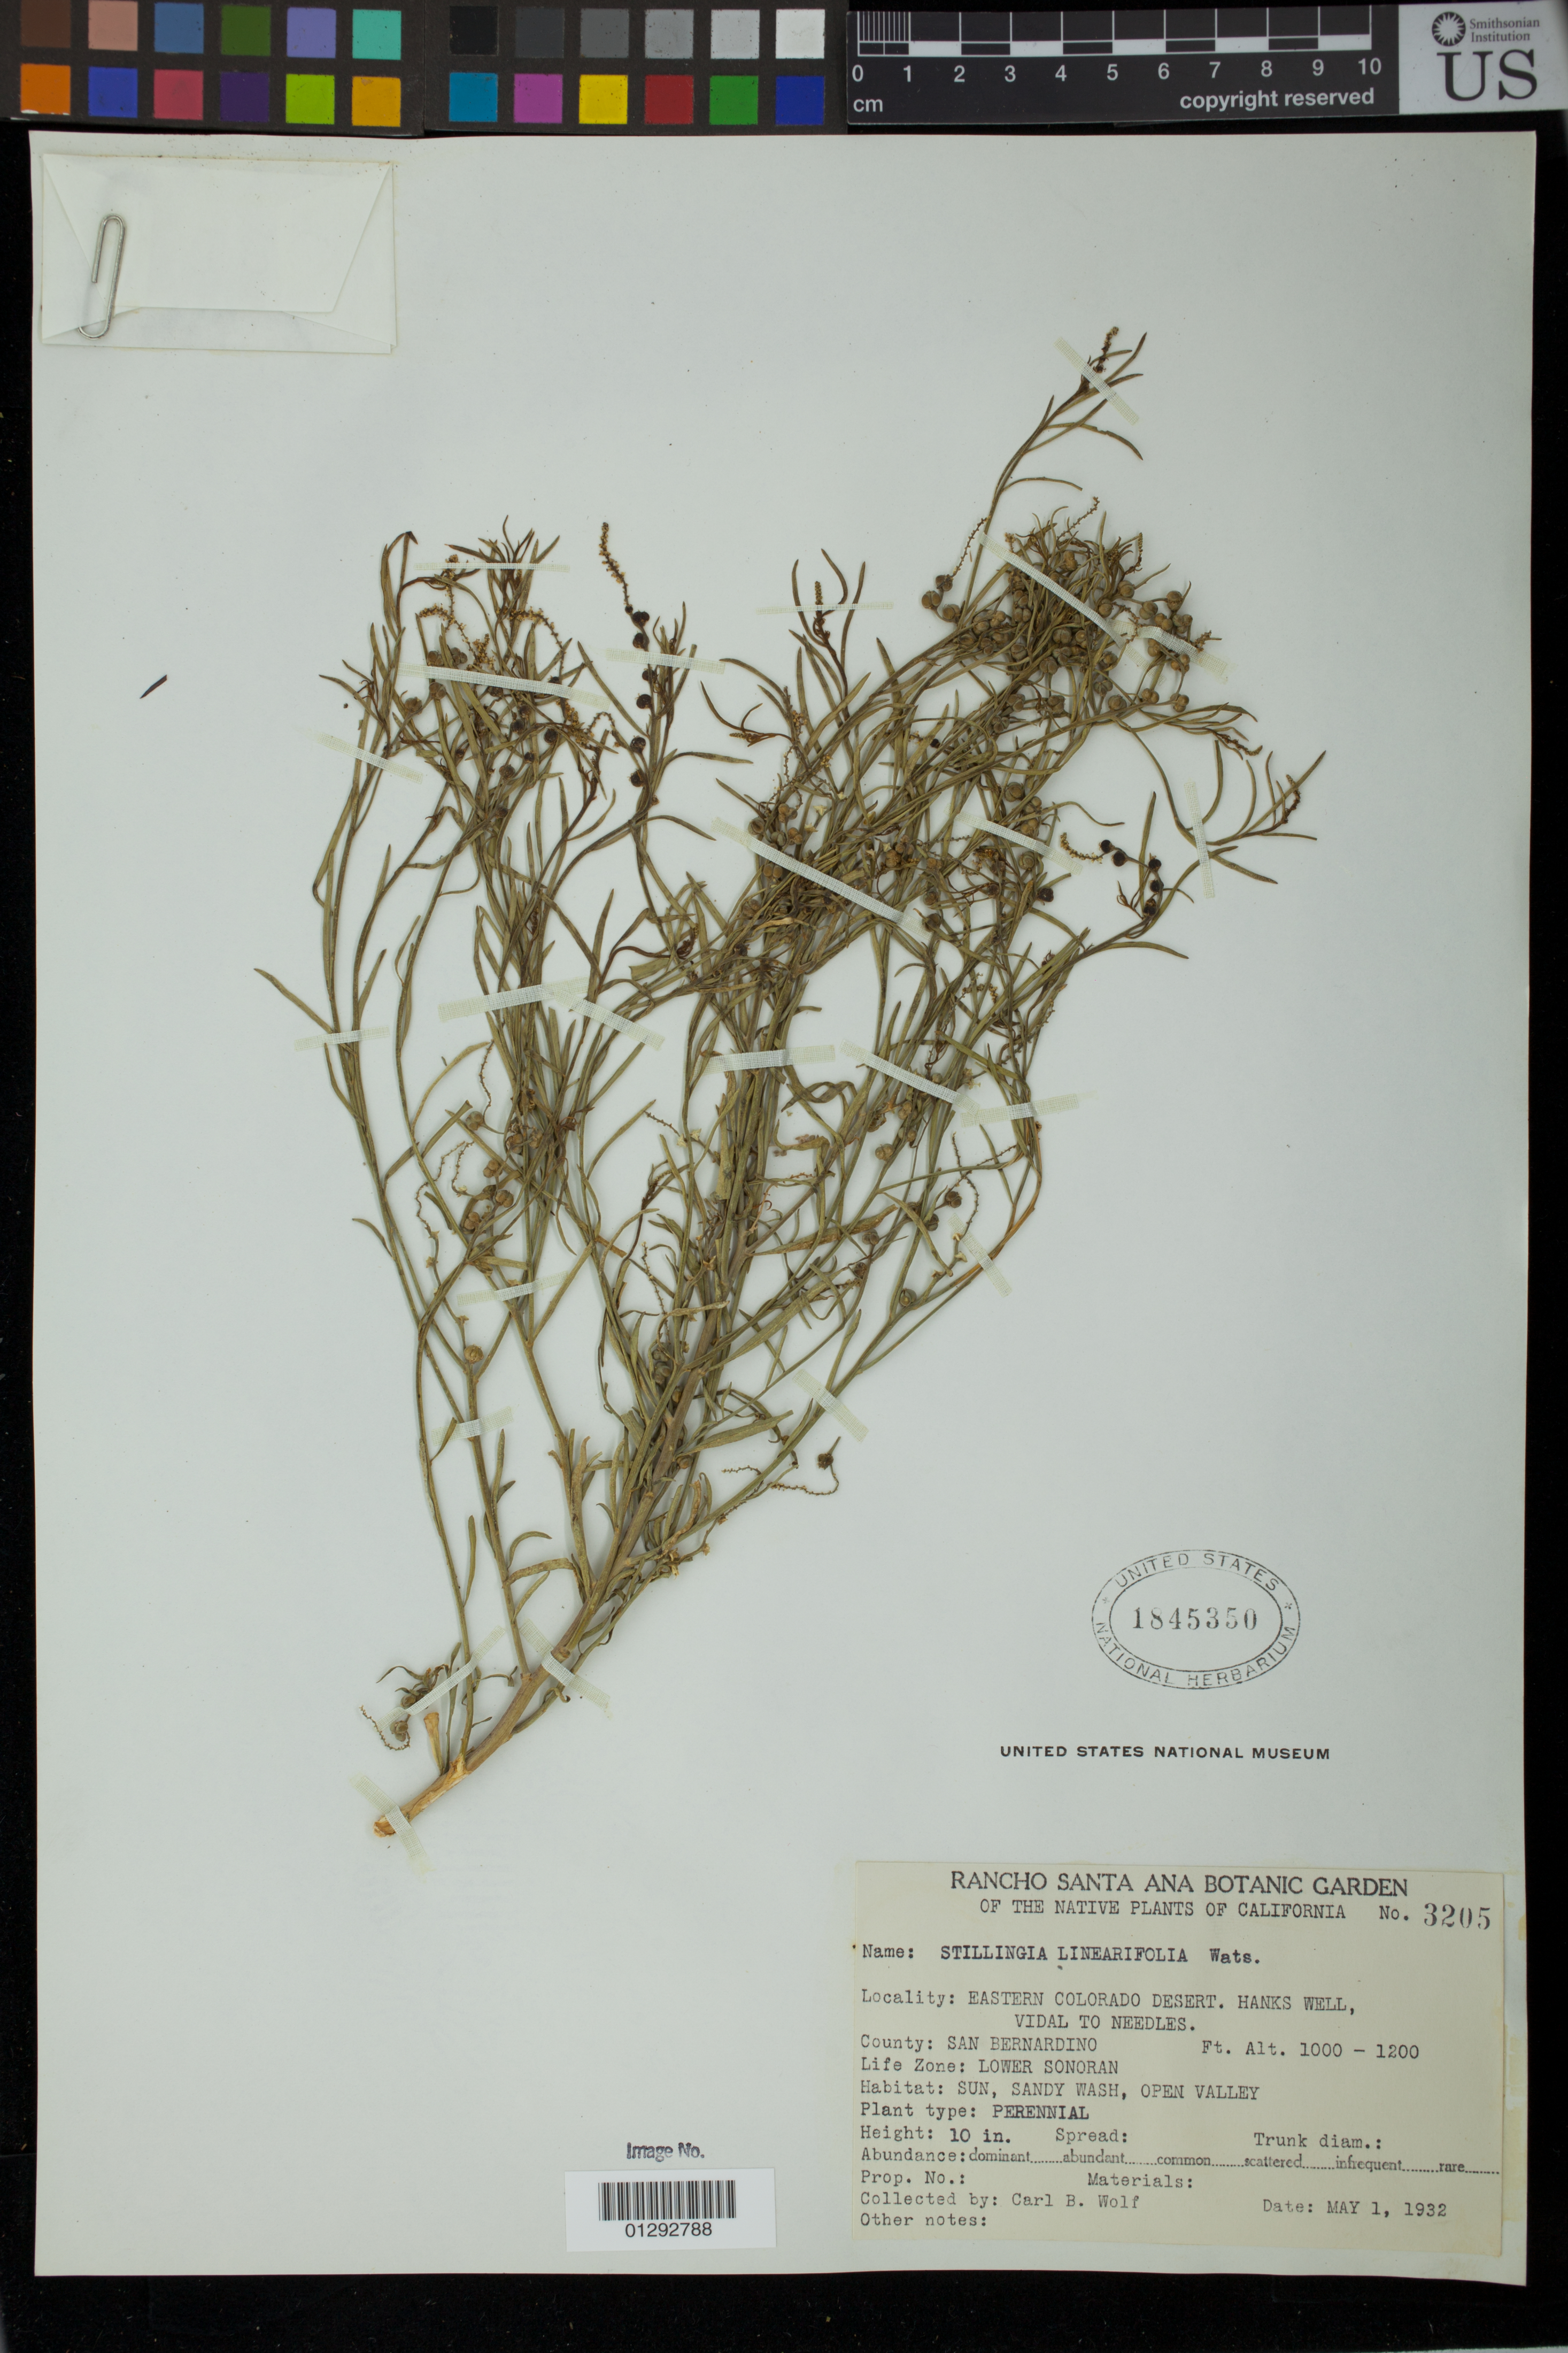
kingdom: Plantae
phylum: Tracheophyta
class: Magnoliopsida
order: Malpighiales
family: Euphorbiaceae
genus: Stillingia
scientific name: Stillingia linearifolia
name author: S. Watson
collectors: C. B. Wolf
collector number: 3205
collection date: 1932-05-01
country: United States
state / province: California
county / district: San Bernardino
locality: Eastern Colorado Desert. Hank's Well, Vidal to Needles. San Bernardino County.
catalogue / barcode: US 1845350